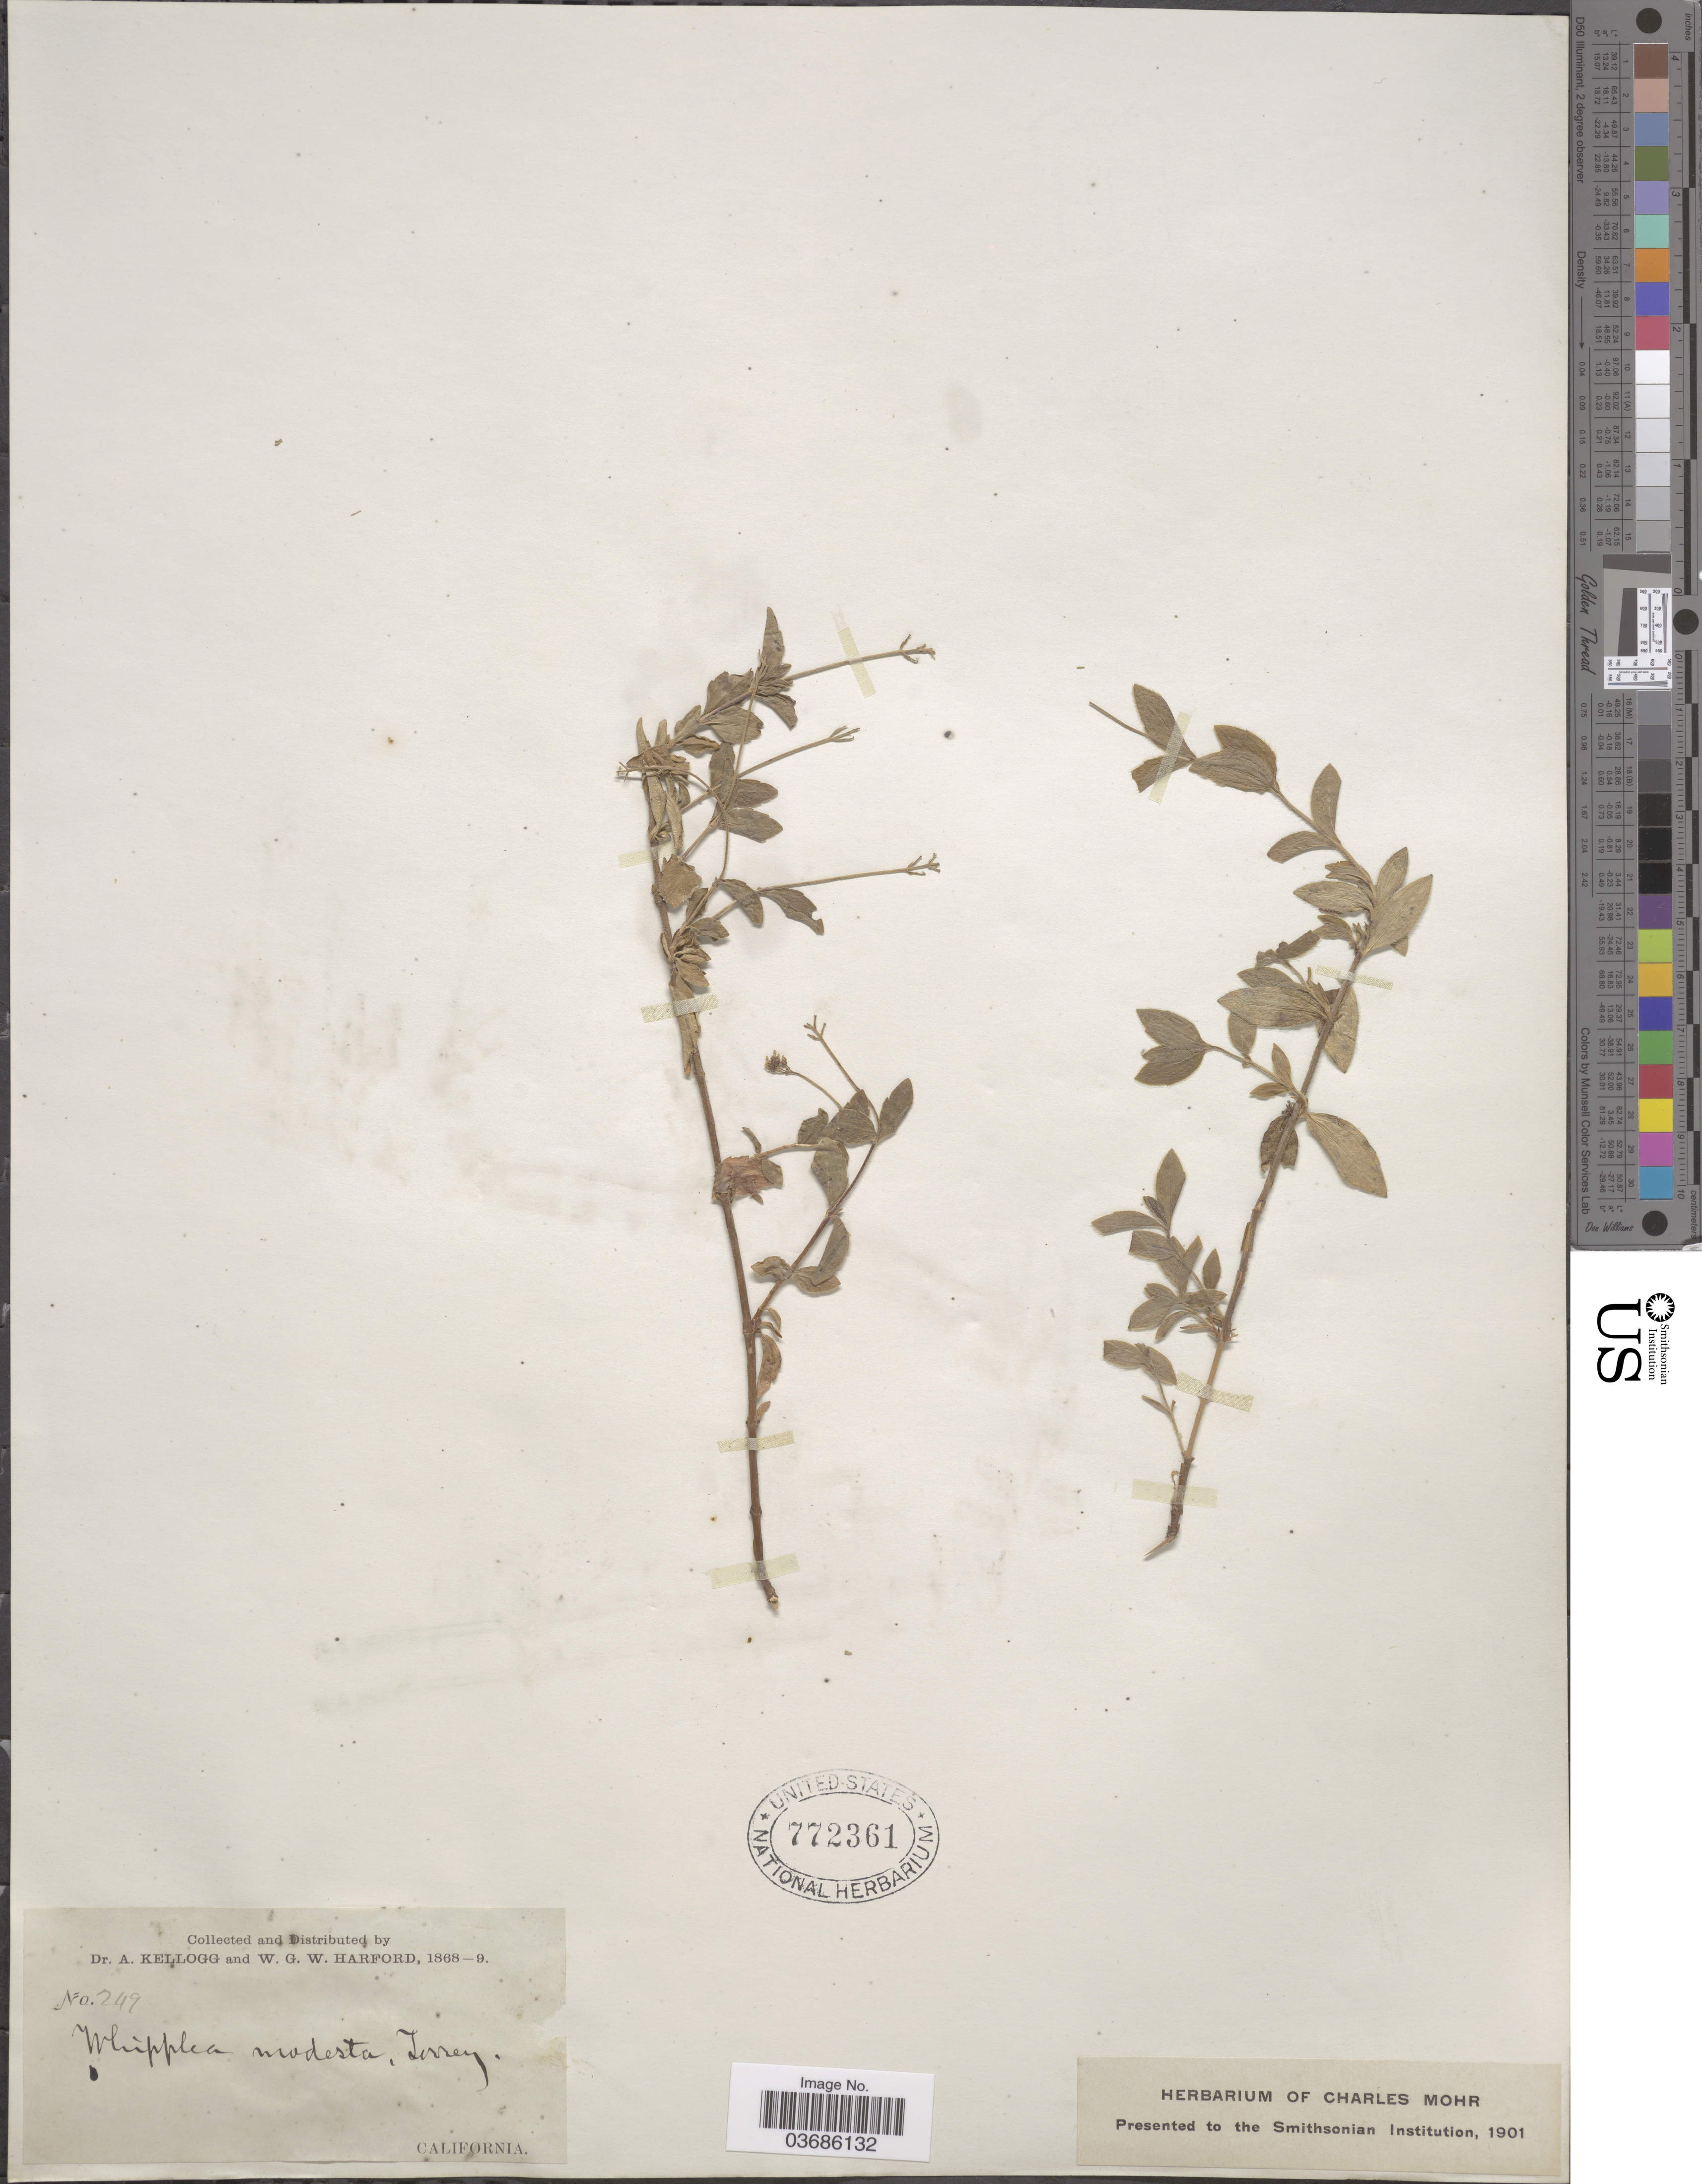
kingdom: Plantae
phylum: Tracheophyta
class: Magnoliopsida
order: Cornales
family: Hydrangeaceae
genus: Whipplea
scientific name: Whipplea modesta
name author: Torr.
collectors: A. Kellogg & W. G. W. Harford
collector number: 249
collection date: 1868/1869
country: United States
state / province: California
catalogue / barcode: US 772361